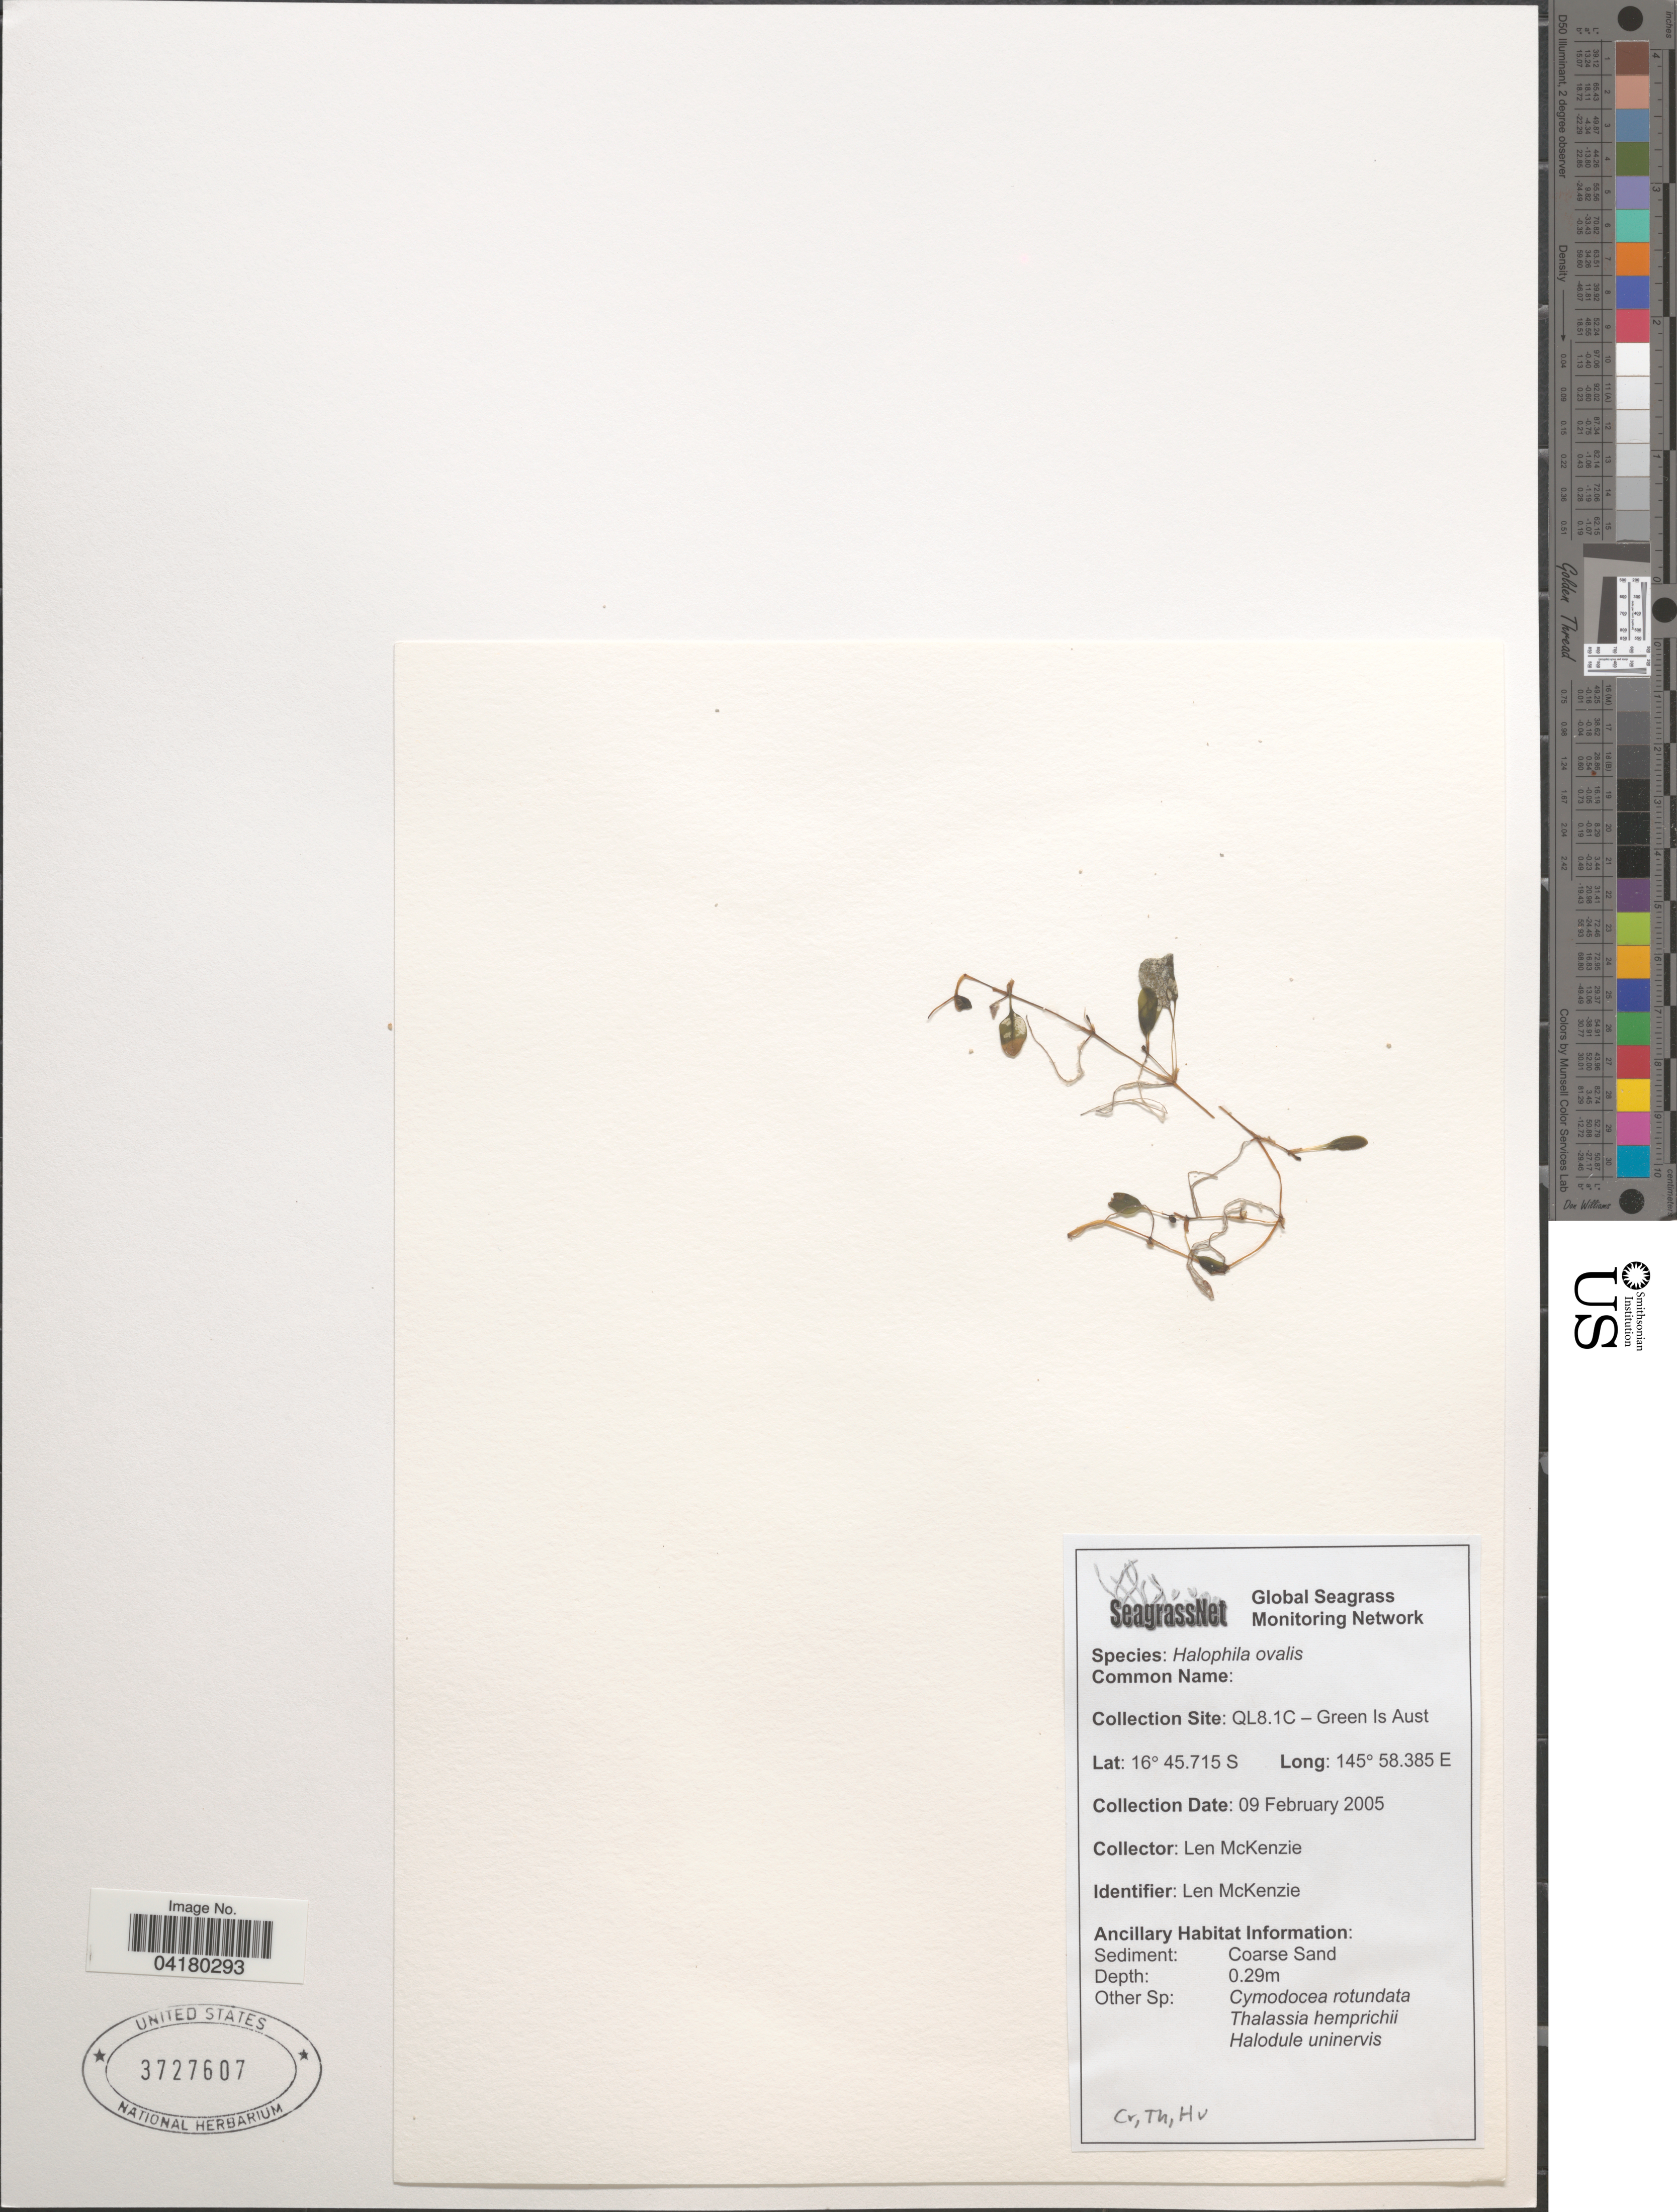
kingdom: Plantae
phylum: Tracheophyta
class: Liliopsida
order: Alismatales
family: Hydrocharitaceae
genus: Halophila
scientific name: Halophila ovalis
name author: (R. Br.) Hook. f.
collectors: L. McKenzie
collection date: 2005-02-09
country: Australia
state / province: Queensland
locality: QL8.1C - Green Is.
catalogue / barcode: US 3727607